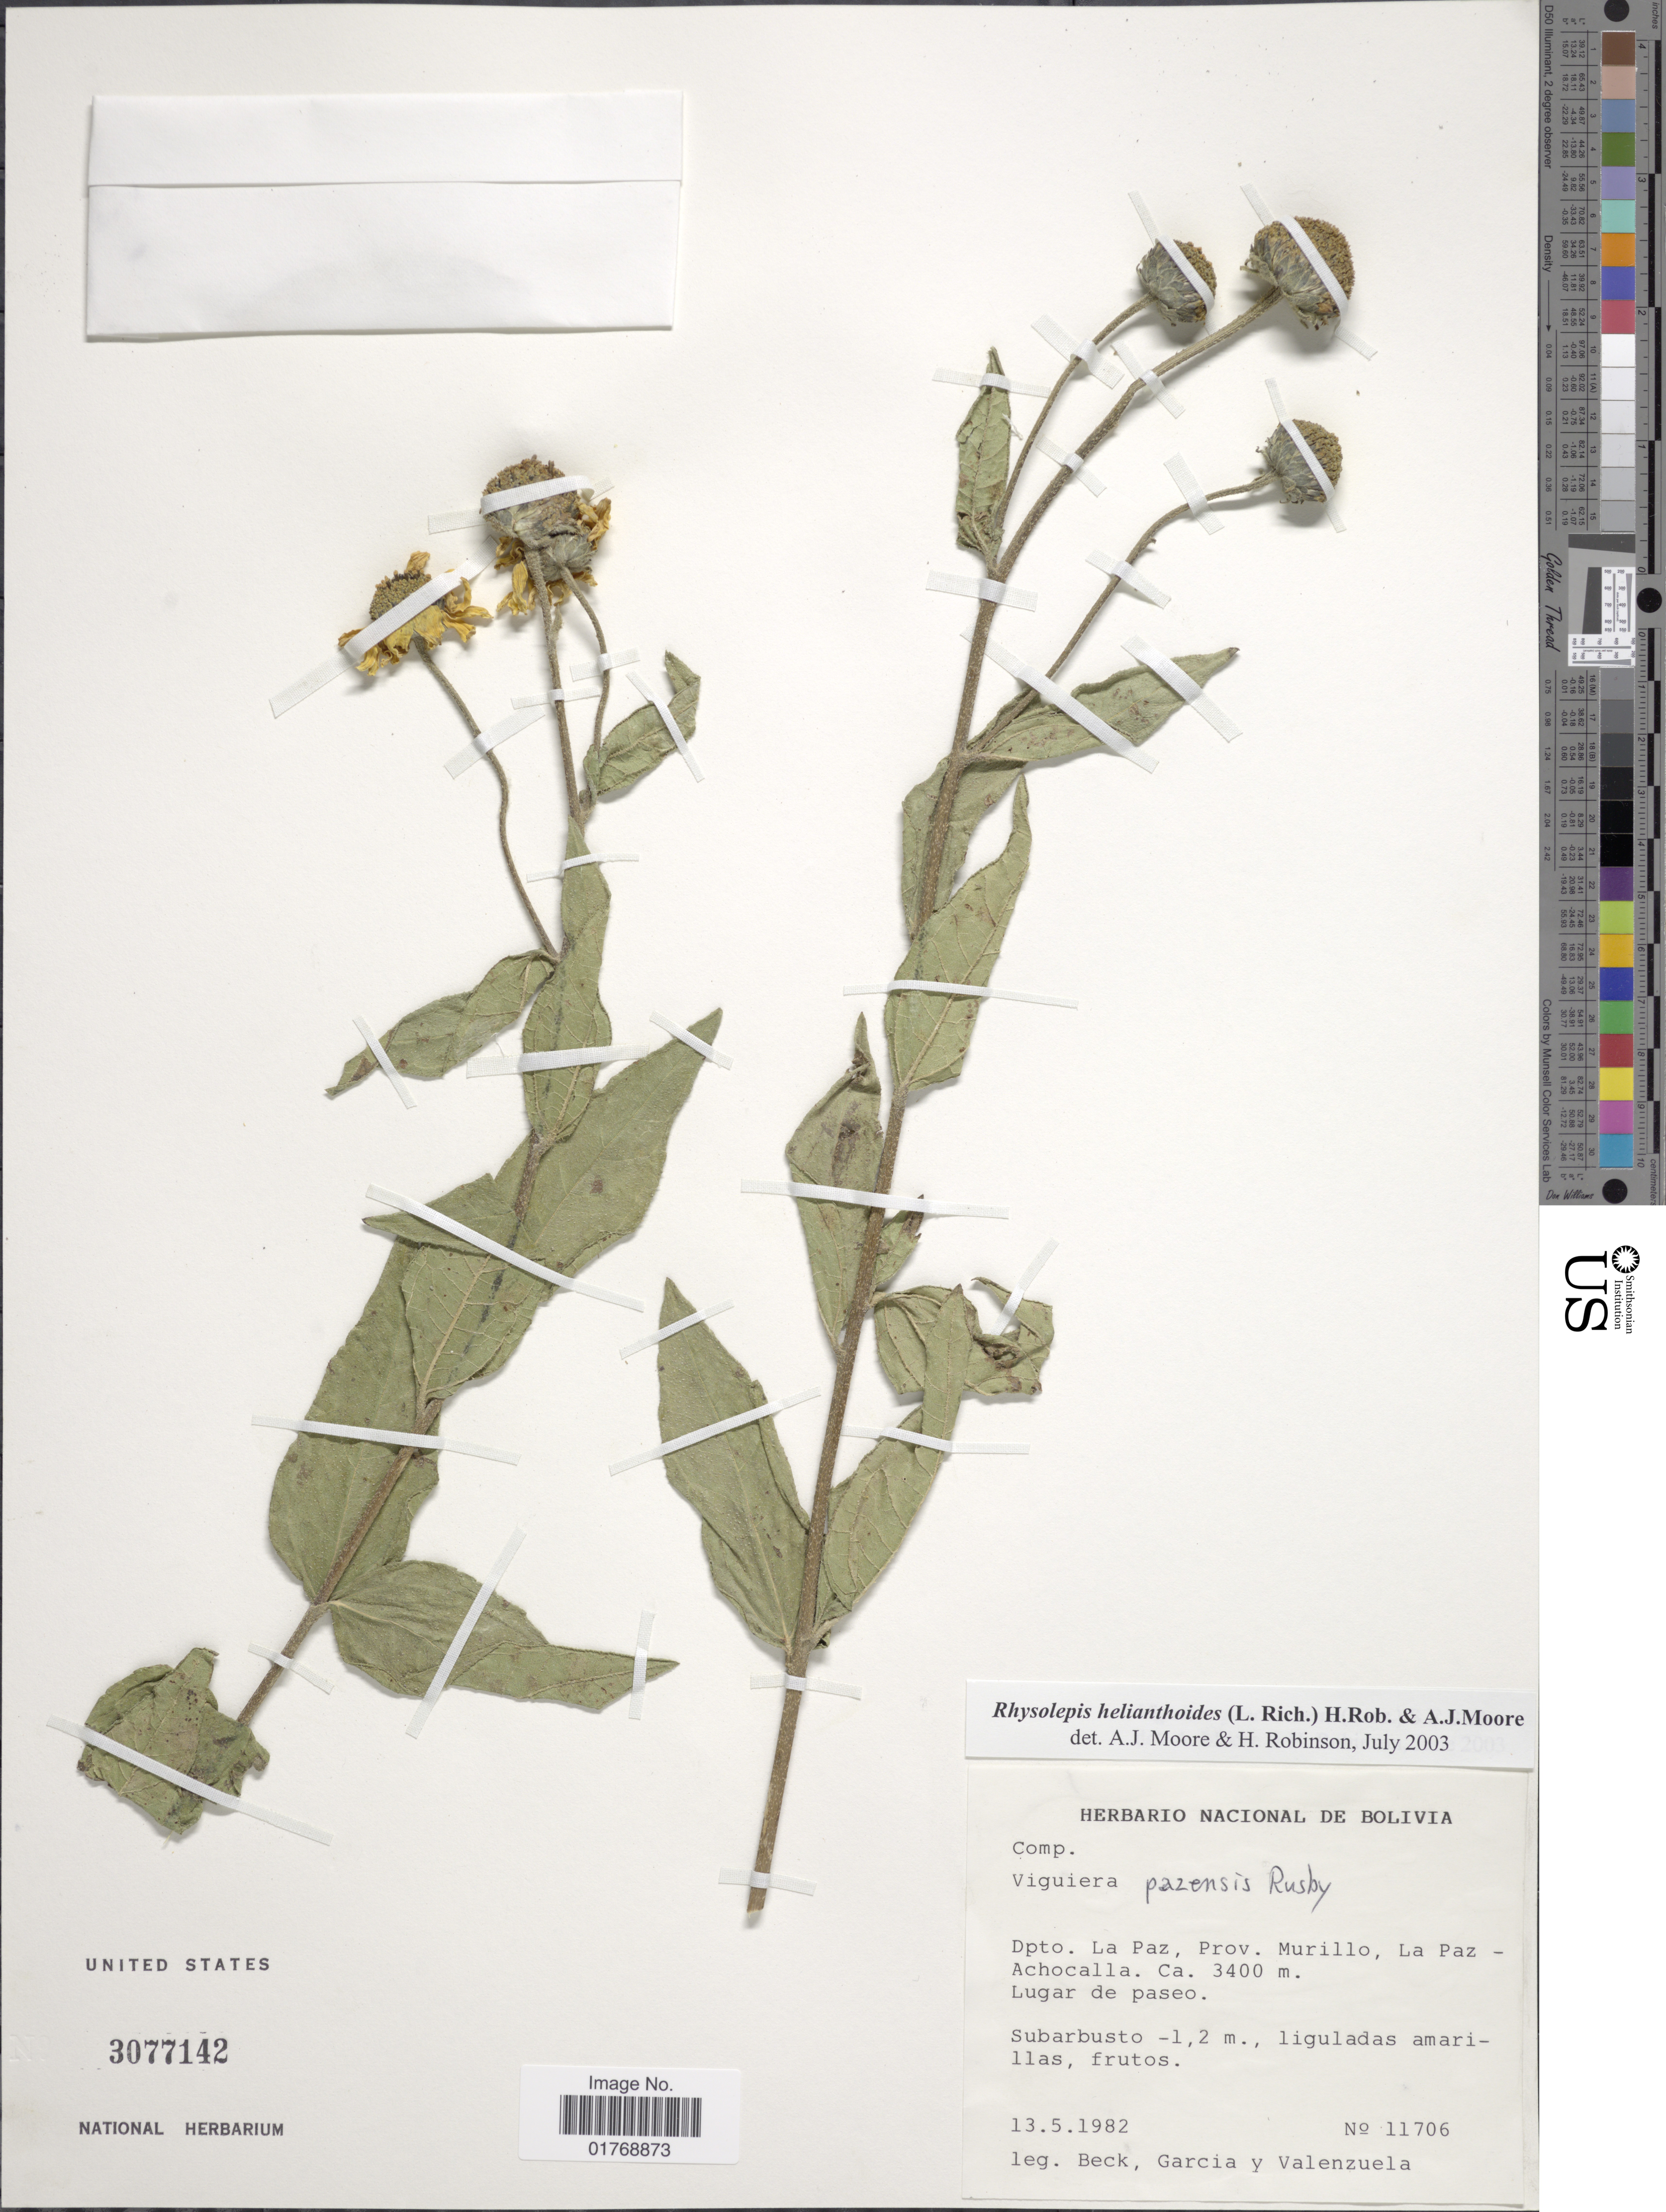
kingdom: Plantae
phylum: Tracheophyta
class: Magnoliopsida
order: Asterales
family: Asteraceae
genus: Viguiera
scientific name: Viguiera procumbens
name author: (Pers.) S.F. Blake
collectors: -- Beck, H. Garcia & Valenzuela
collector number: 11706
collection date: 1982-05-13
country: Bolivia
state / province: La Paz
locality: Dpto. La Paz, Prov. Murillo, La Paz - Achocalla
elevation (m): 3400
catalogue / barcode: US 3077142